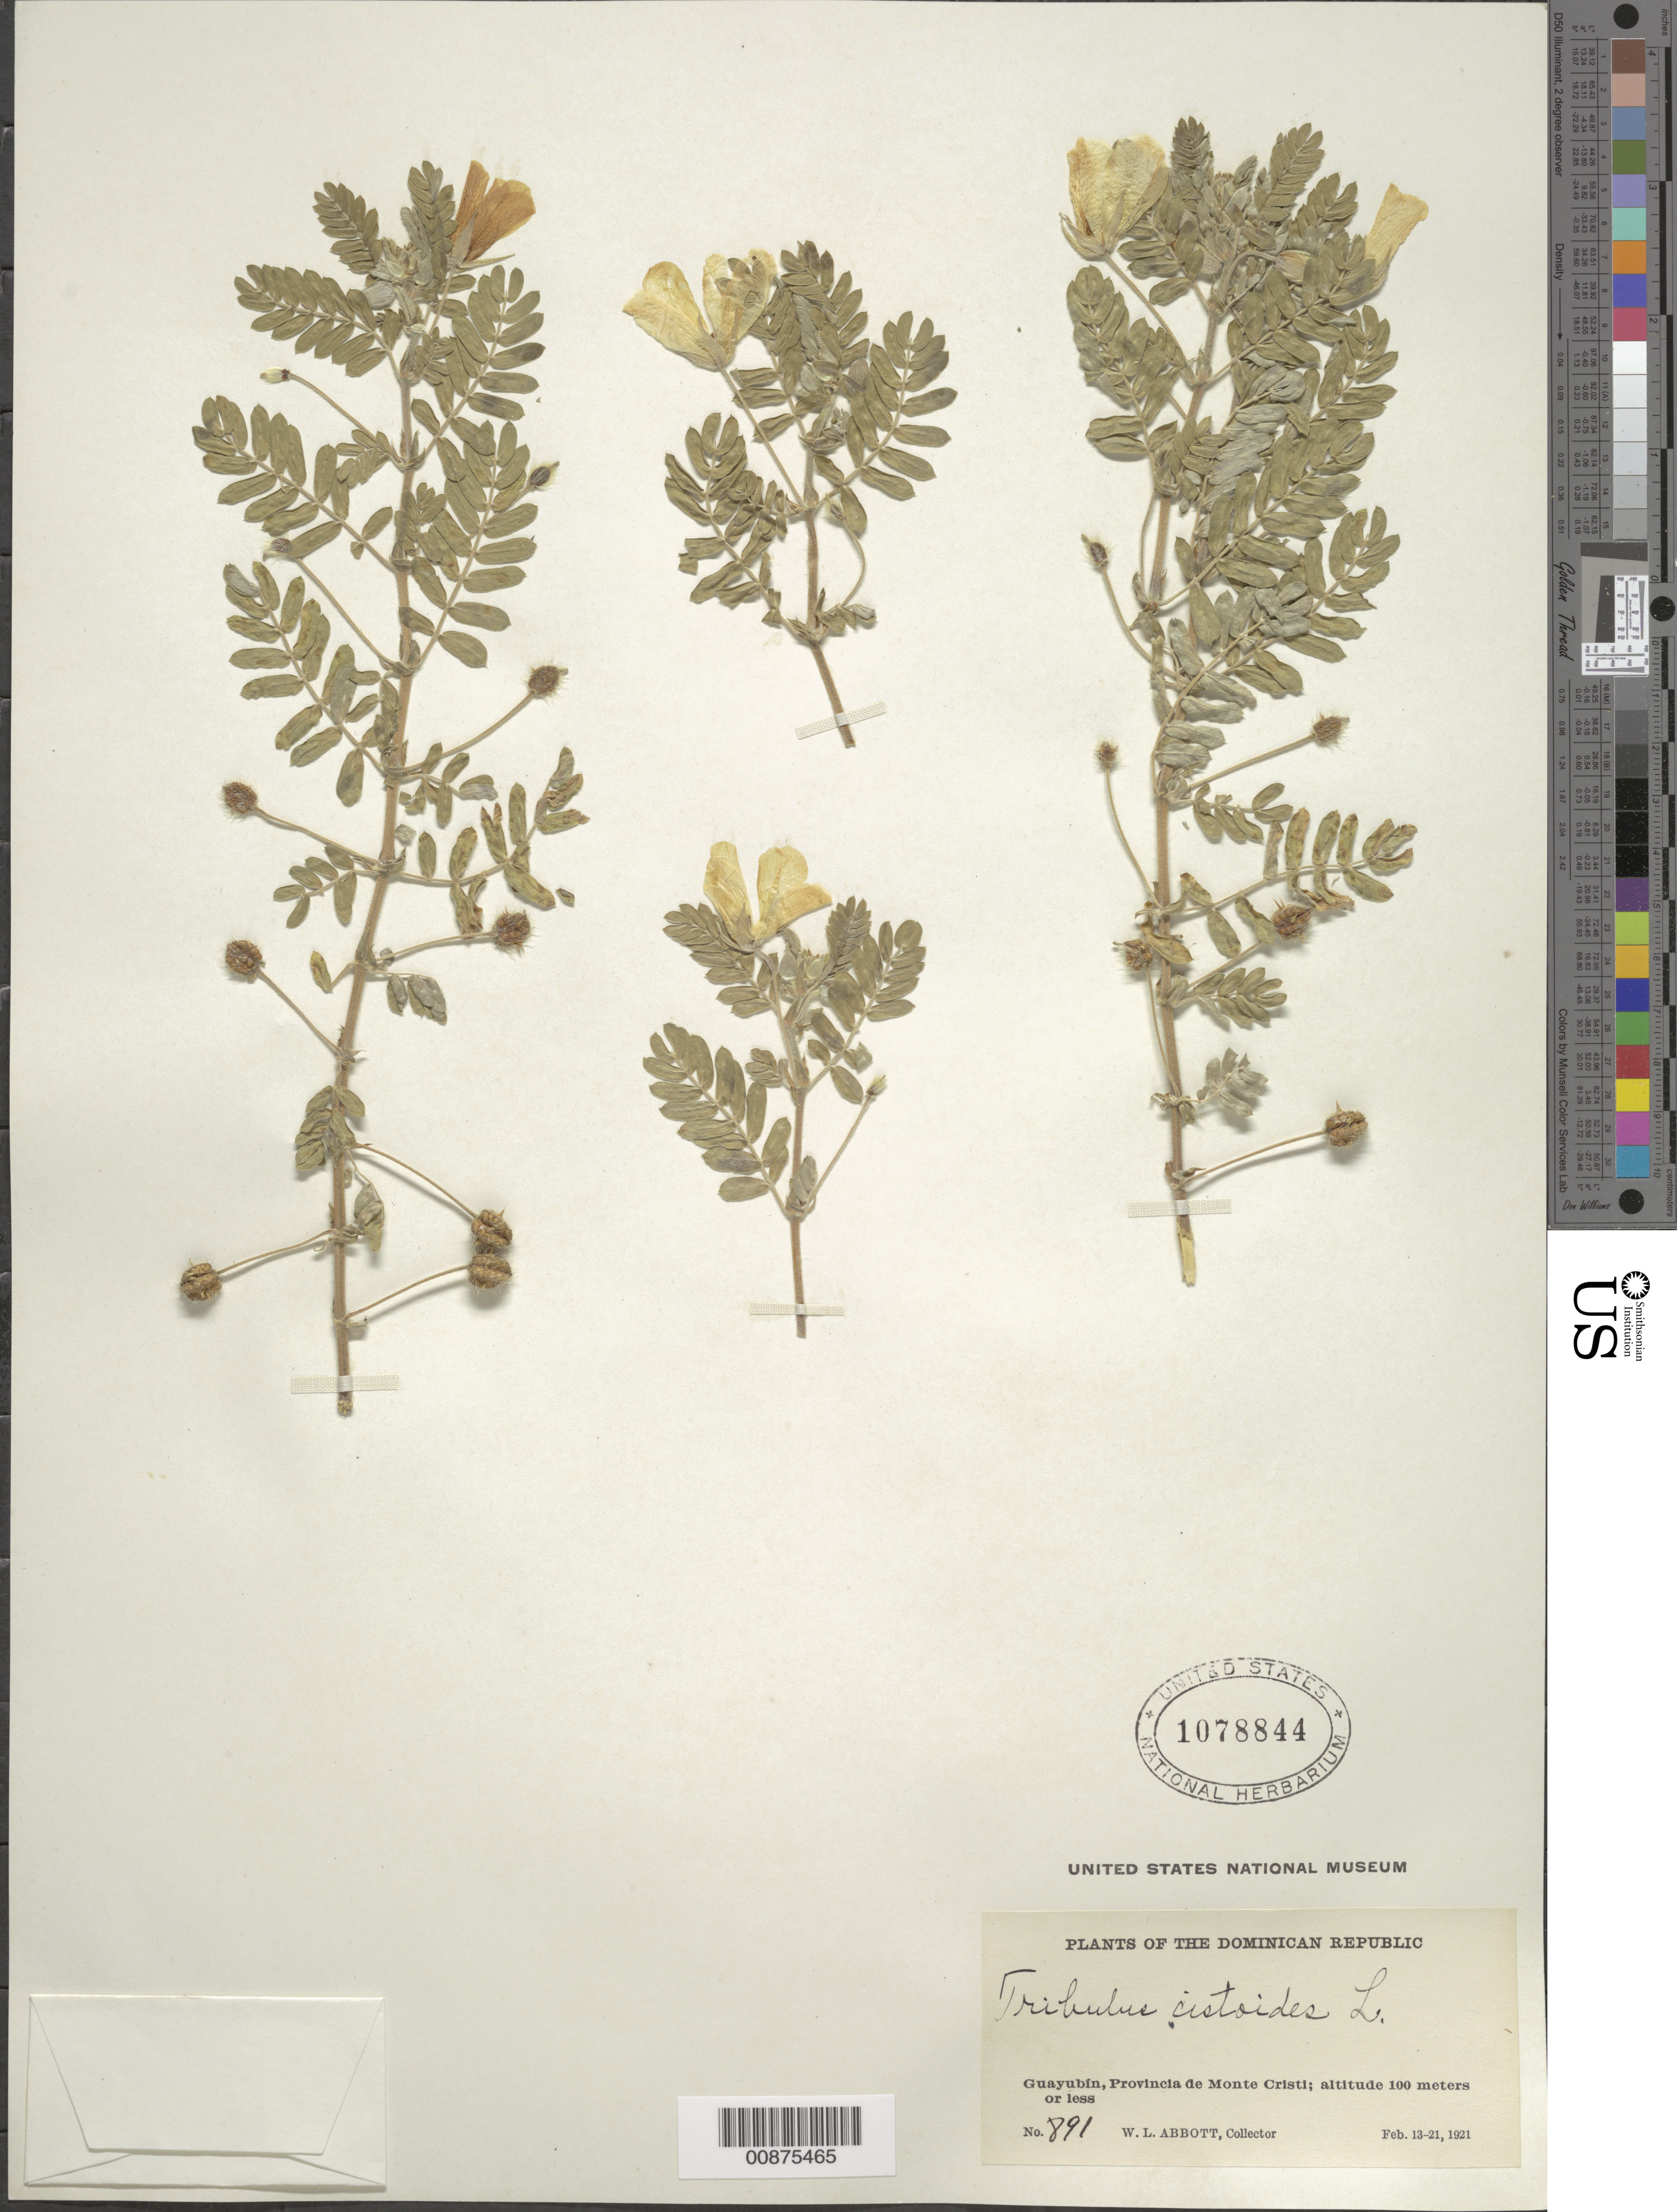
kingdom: Plantae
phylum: Tracheophyta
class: Magnoliopsida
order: Zygophyllales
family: Zygophyllaceae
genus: Tribulus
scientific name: Tribulus cistoides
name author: L.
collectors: W. L. Abbott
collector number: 891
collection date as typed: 13 Feb 1921 to 21 Feb 1921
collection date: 1921-02-13/1921-02-21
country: Dominican Republic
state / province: Monte Cristi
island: Hispaniola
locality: Guayubín.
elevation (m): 100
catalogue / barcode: US 1078844